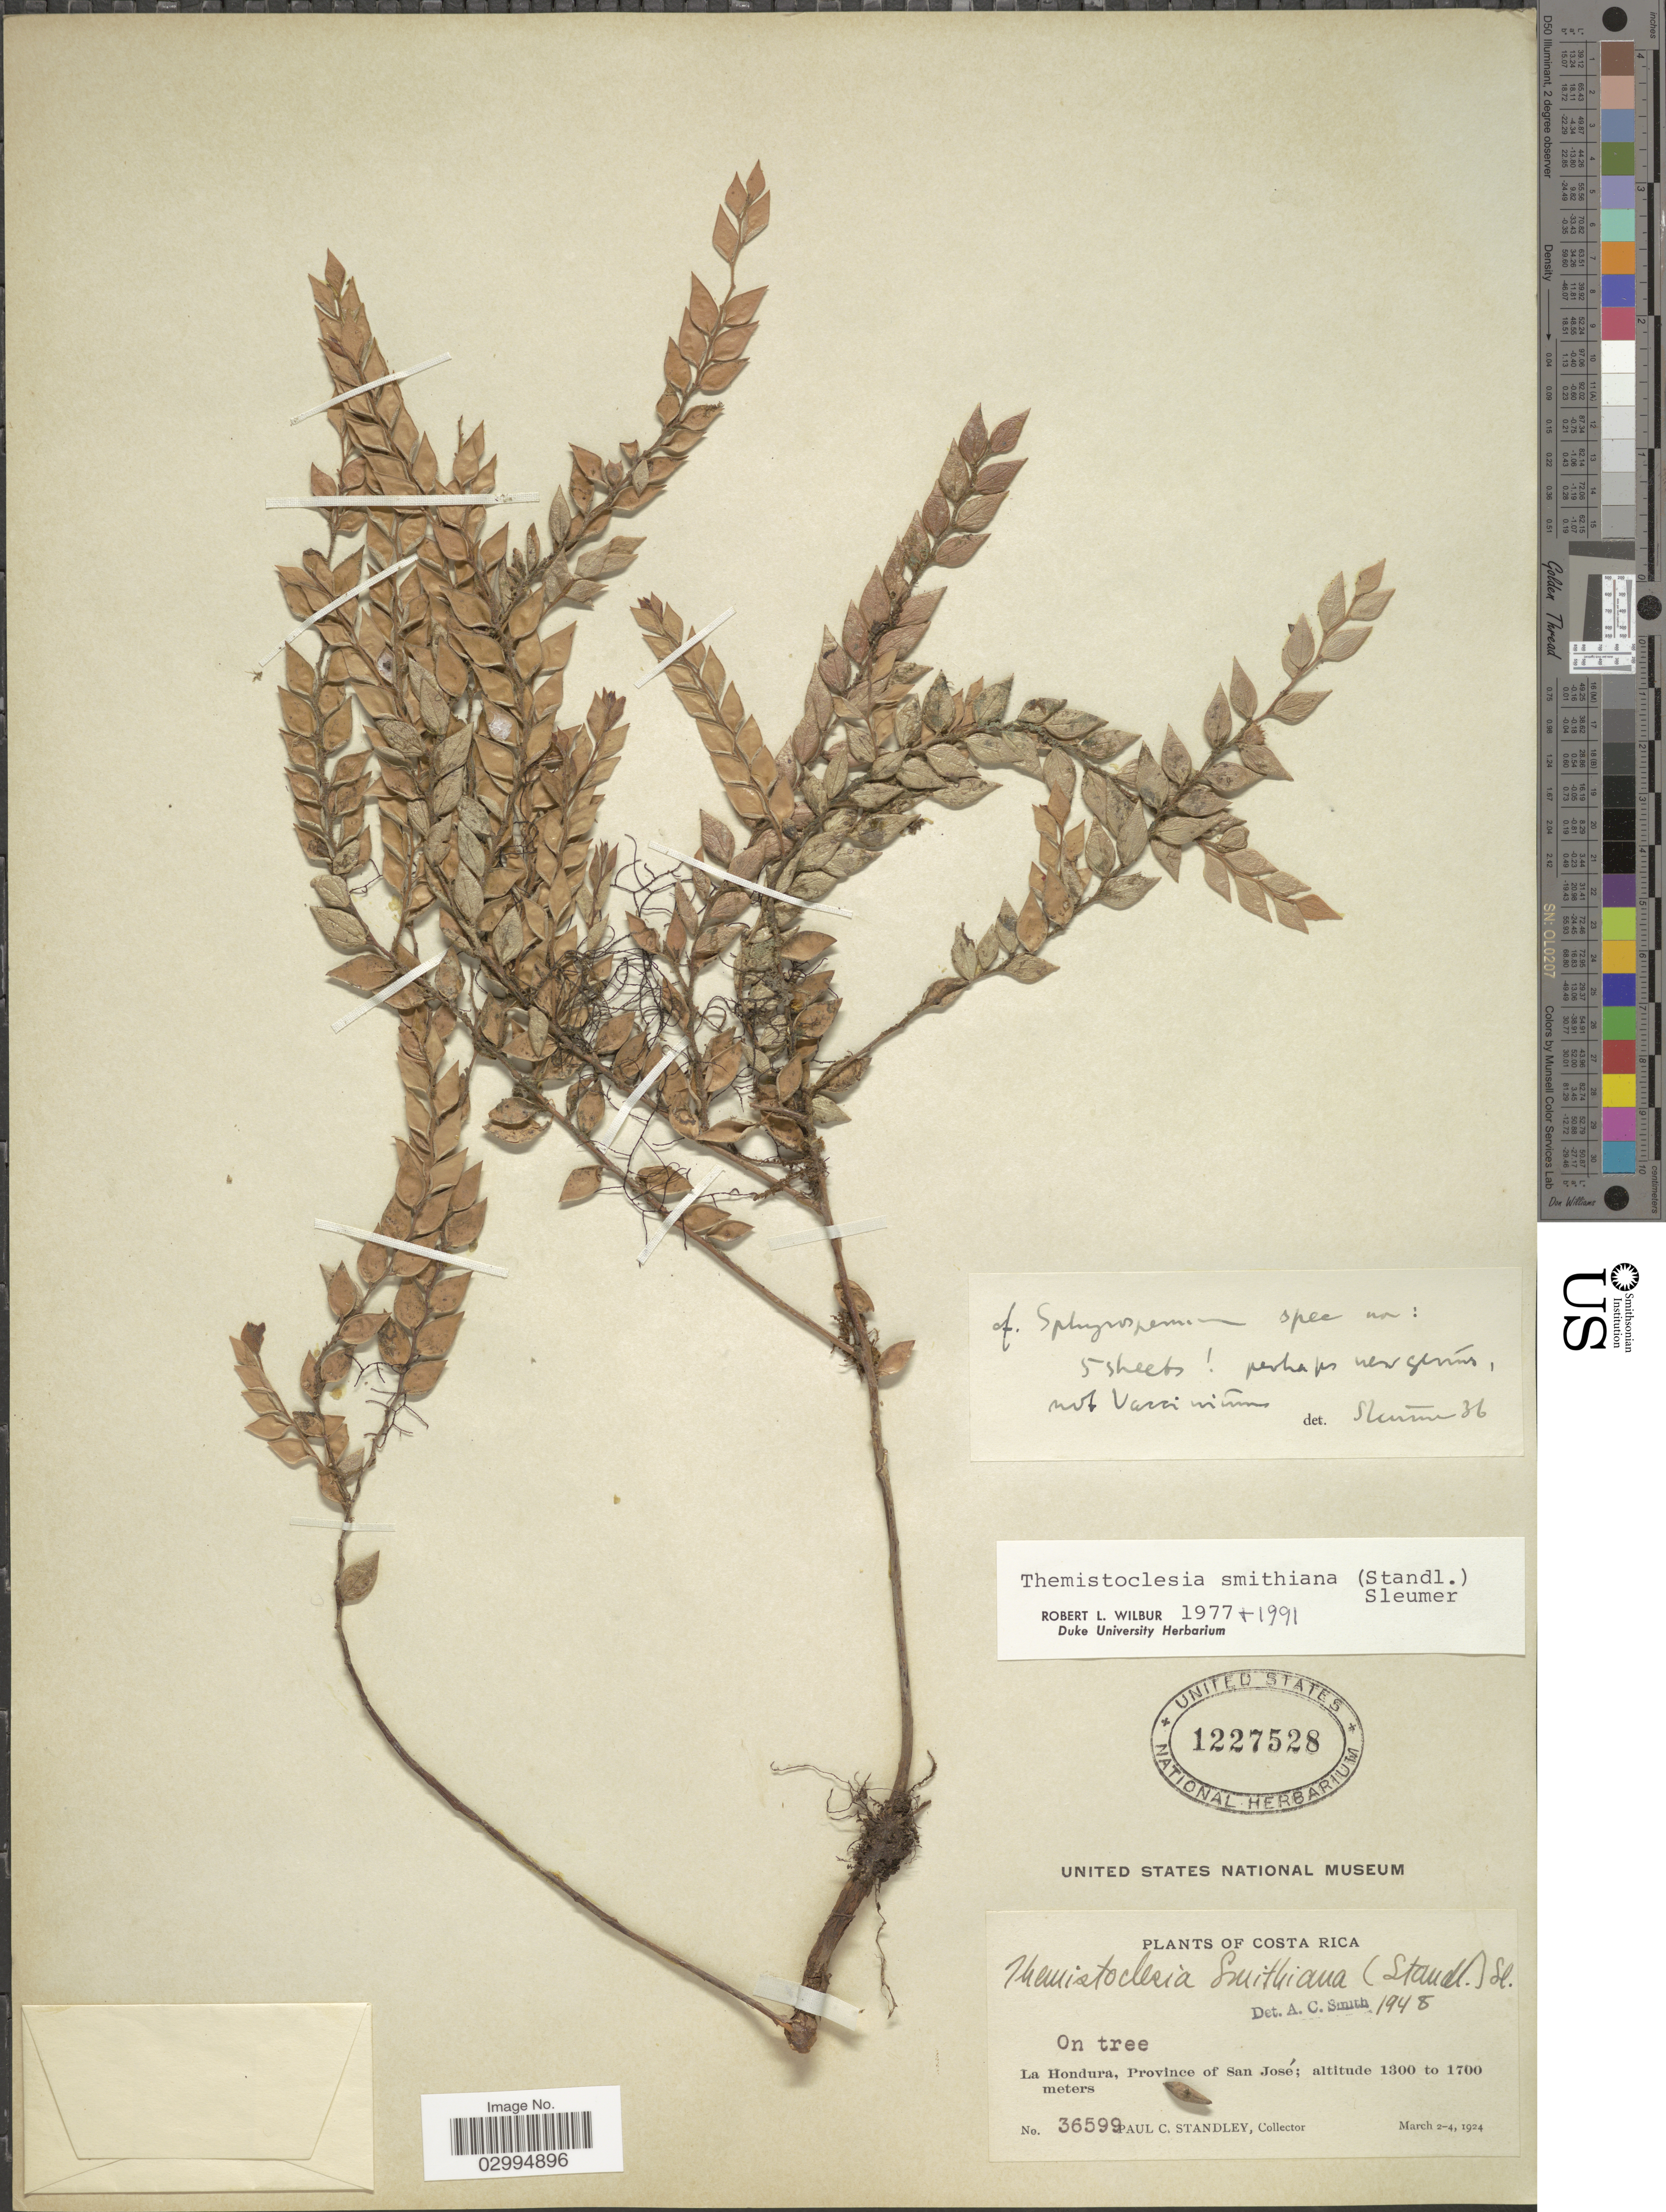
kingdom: Plantae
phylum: Tracheophyta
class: Magnoliopsida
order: Ericales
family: Ericaceae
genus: Themistoclesia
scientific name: Themistoclesia smithiana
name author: (Standl.) Sleumer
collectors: P. C. Standley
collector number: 36599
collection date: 1924-03-02/1924-03-04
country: Costa Rica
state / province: San José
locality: La Hondura.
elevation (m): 1300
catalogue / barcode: US 1227528